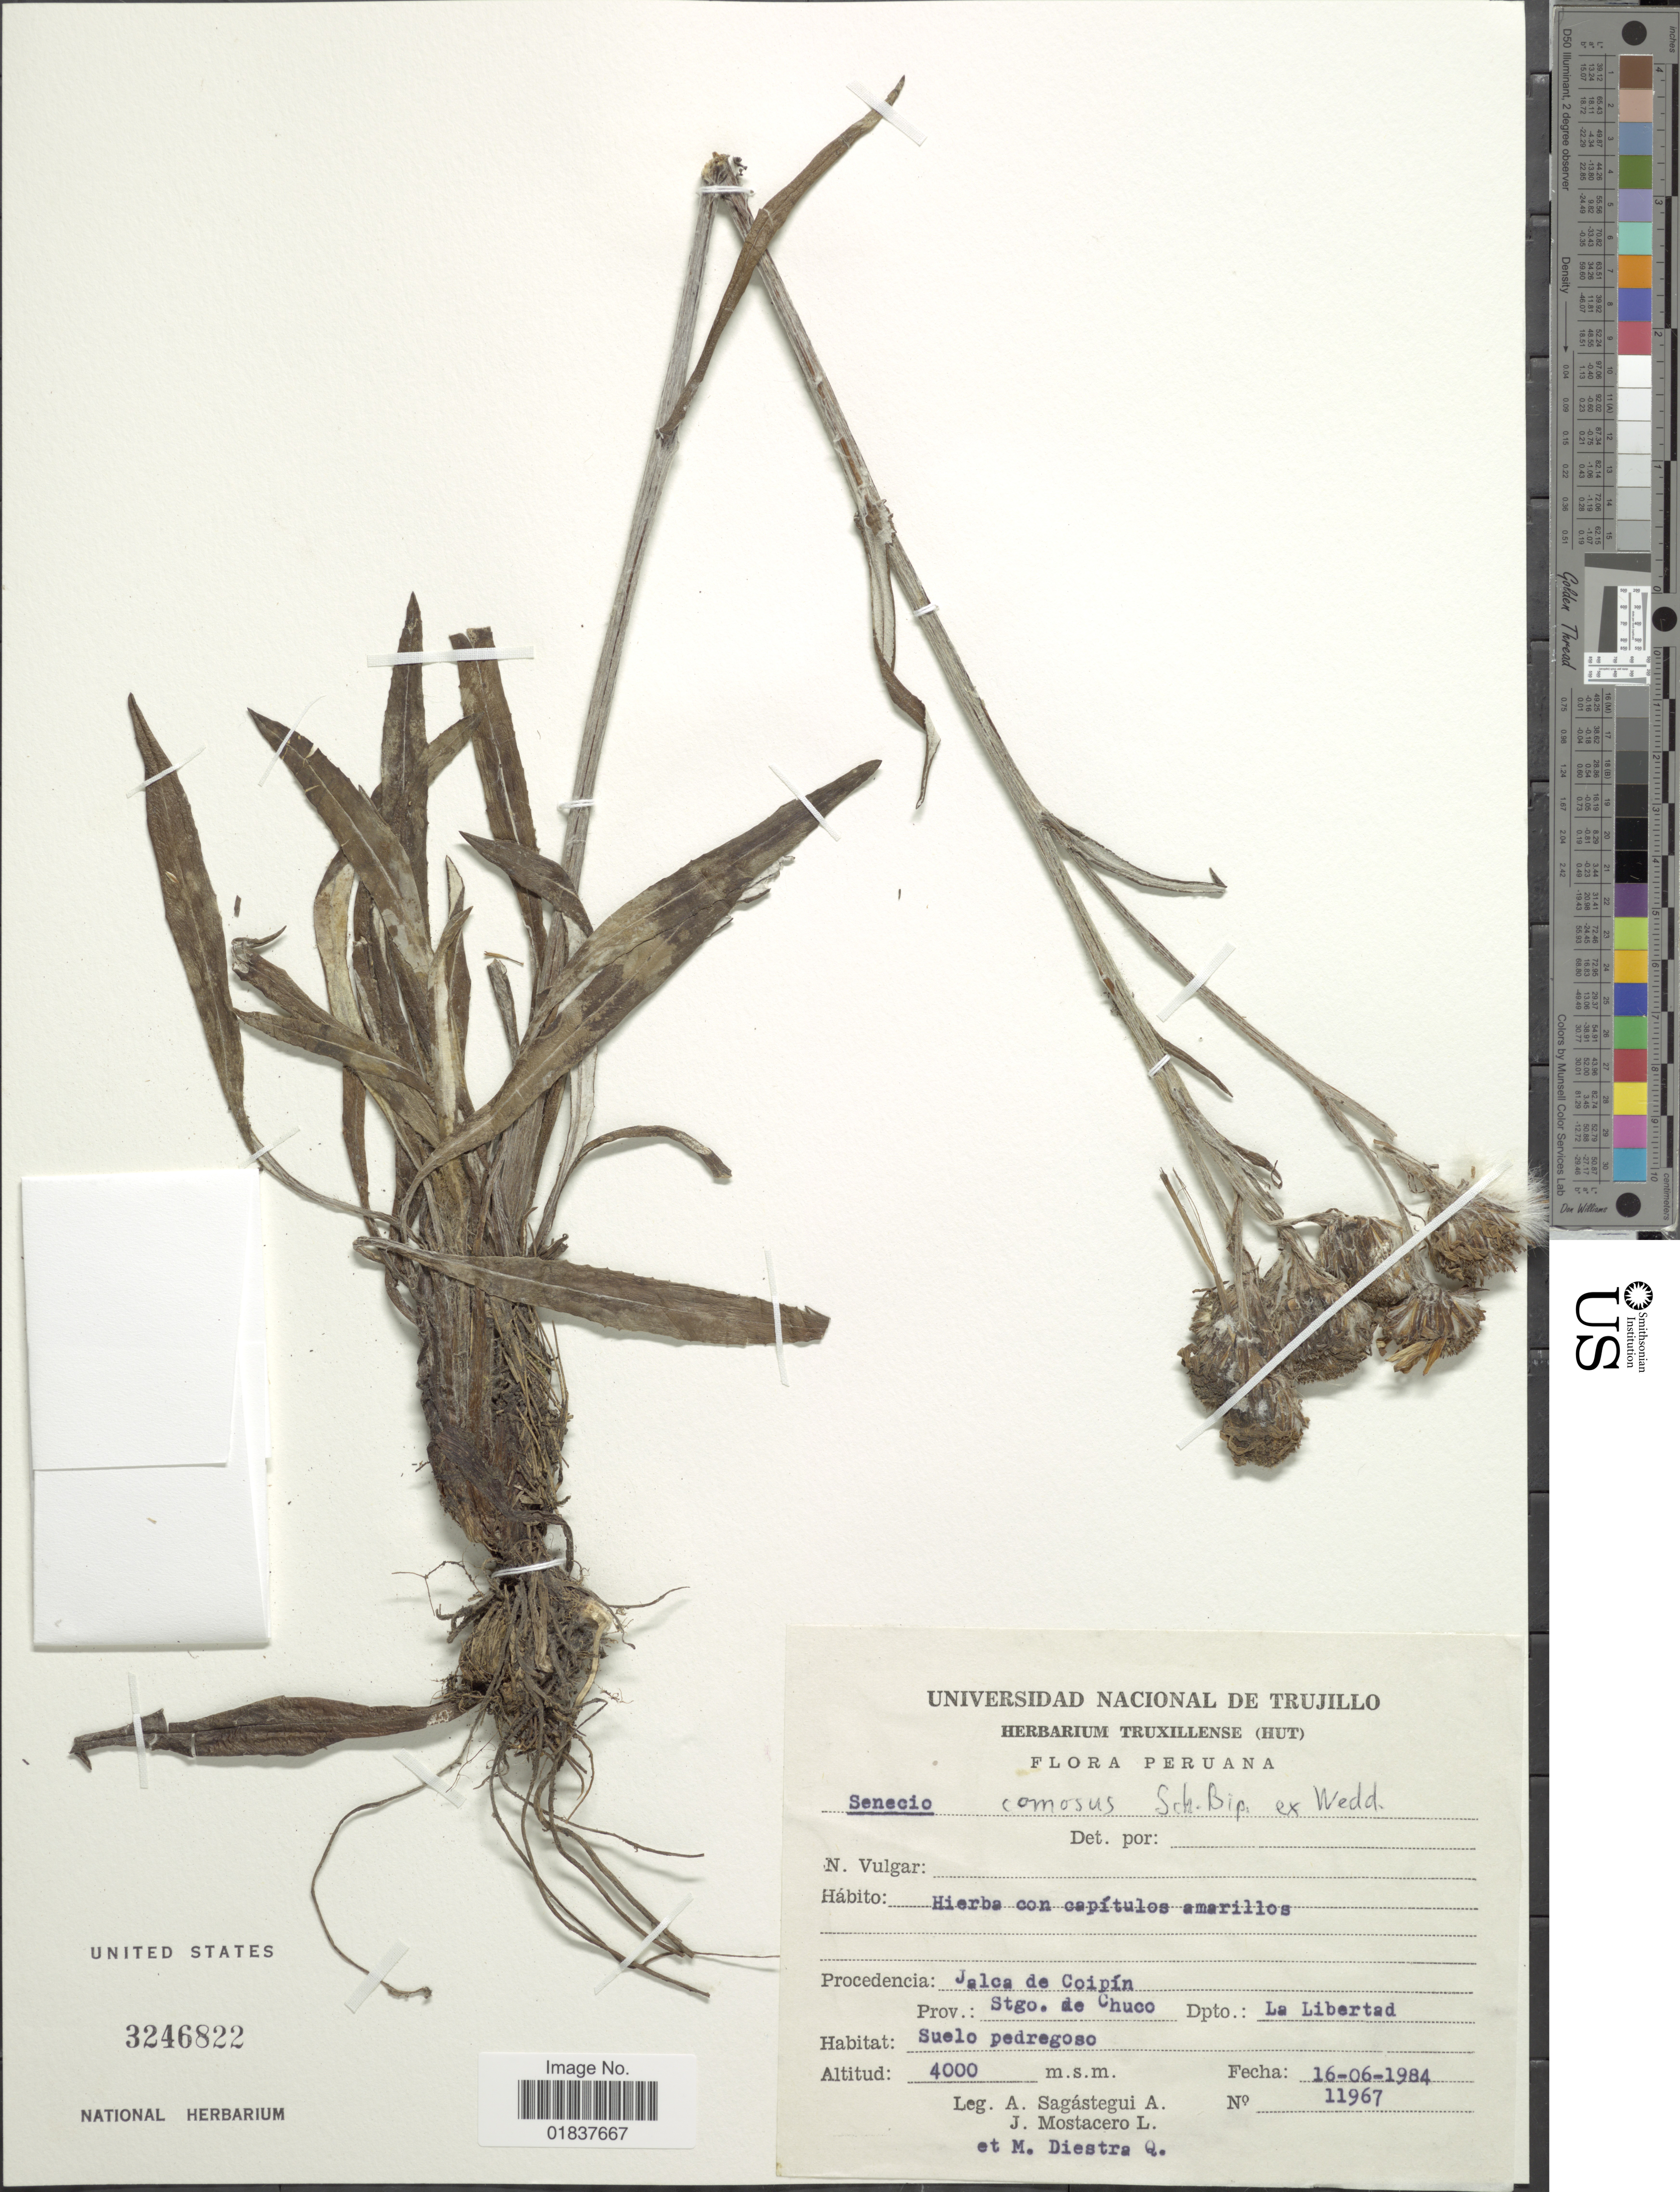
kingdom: Plantae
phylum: Tracheophyta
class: Magnoliopsida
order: Asterales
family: Asteraceae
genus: Senecio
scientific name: Senecio comosus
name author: Sch. Bip.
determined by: Salomon, Luciana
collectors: A. Sagástegui A., J. Mostacero L. & M. Diestra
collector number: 11967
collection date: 1984-06-16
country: Peru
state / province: La Libertad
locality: Jalca de Coipin, Prov. Stgo. de Chuco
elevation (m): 4000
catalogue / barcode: US 3246822